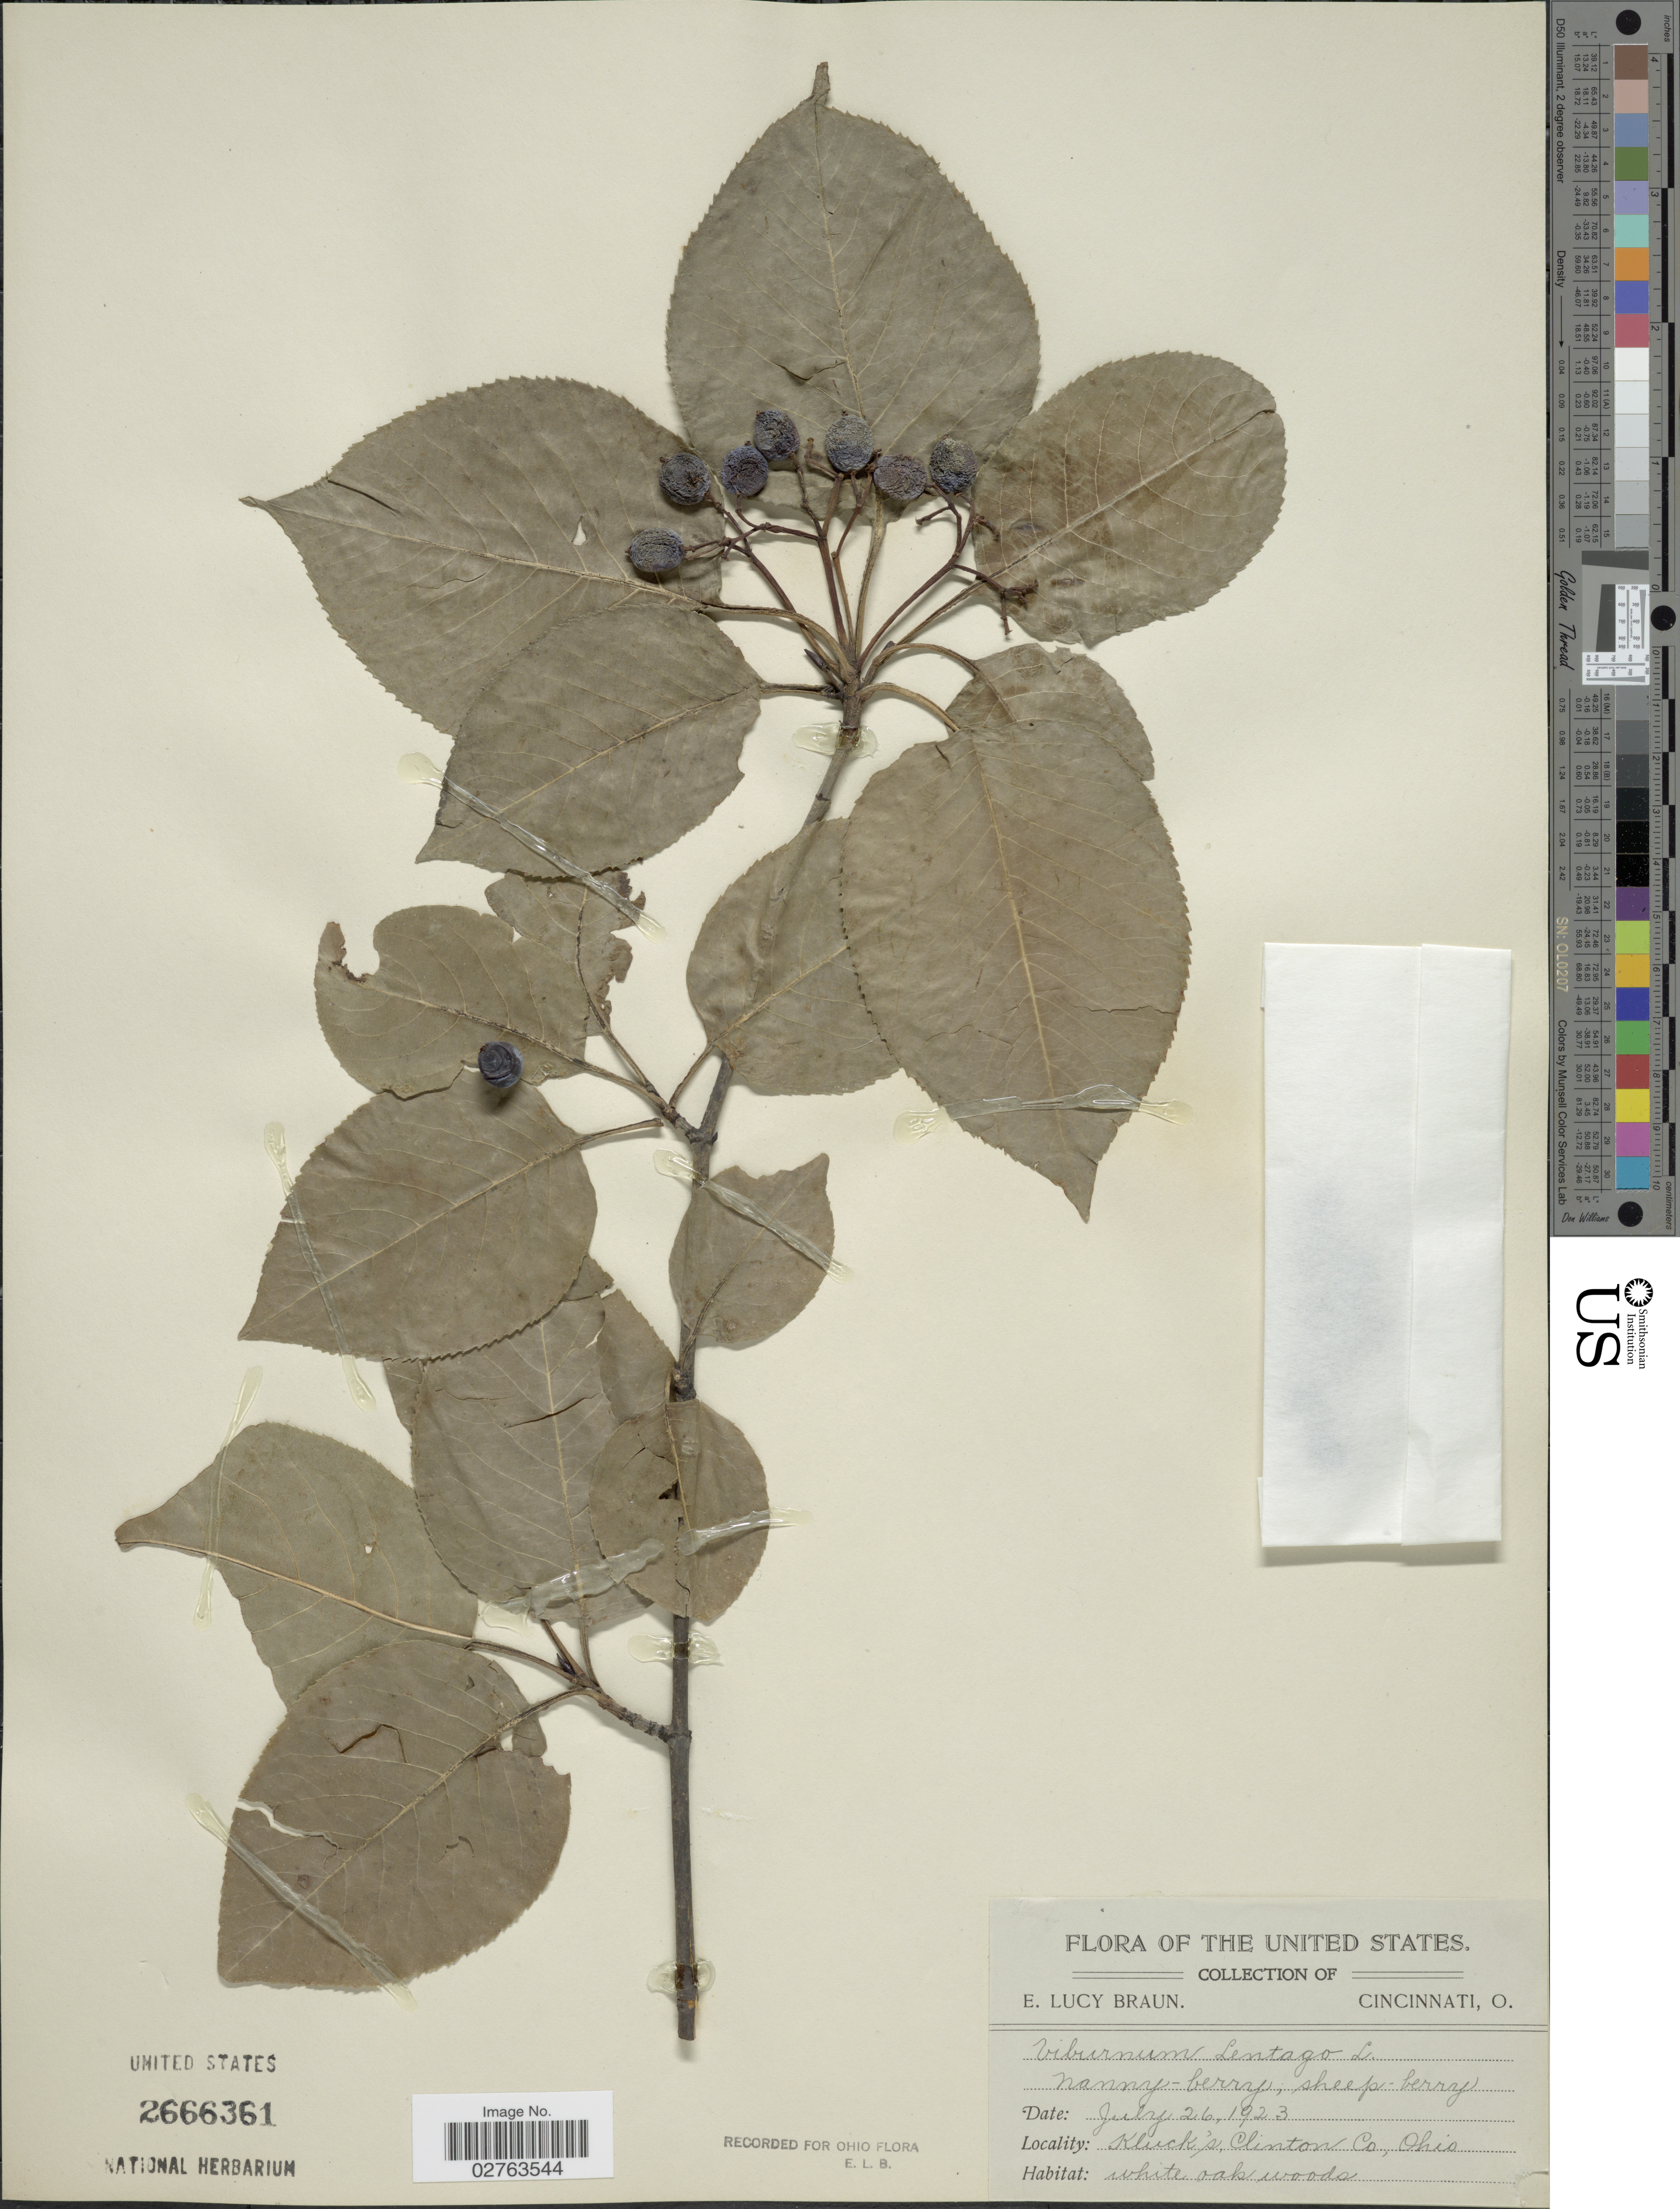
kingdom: Plantae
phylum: Tracheophyta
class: Magnoliopsida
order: Dipsacales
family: Viburnaceae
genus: Viburnum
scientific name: Viburnum lentago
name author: L.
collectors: E. L. Braun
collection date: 1923-07-26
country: United States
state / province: Ohio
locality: Kluck's, Clinton Co.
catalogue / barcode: US 2666361